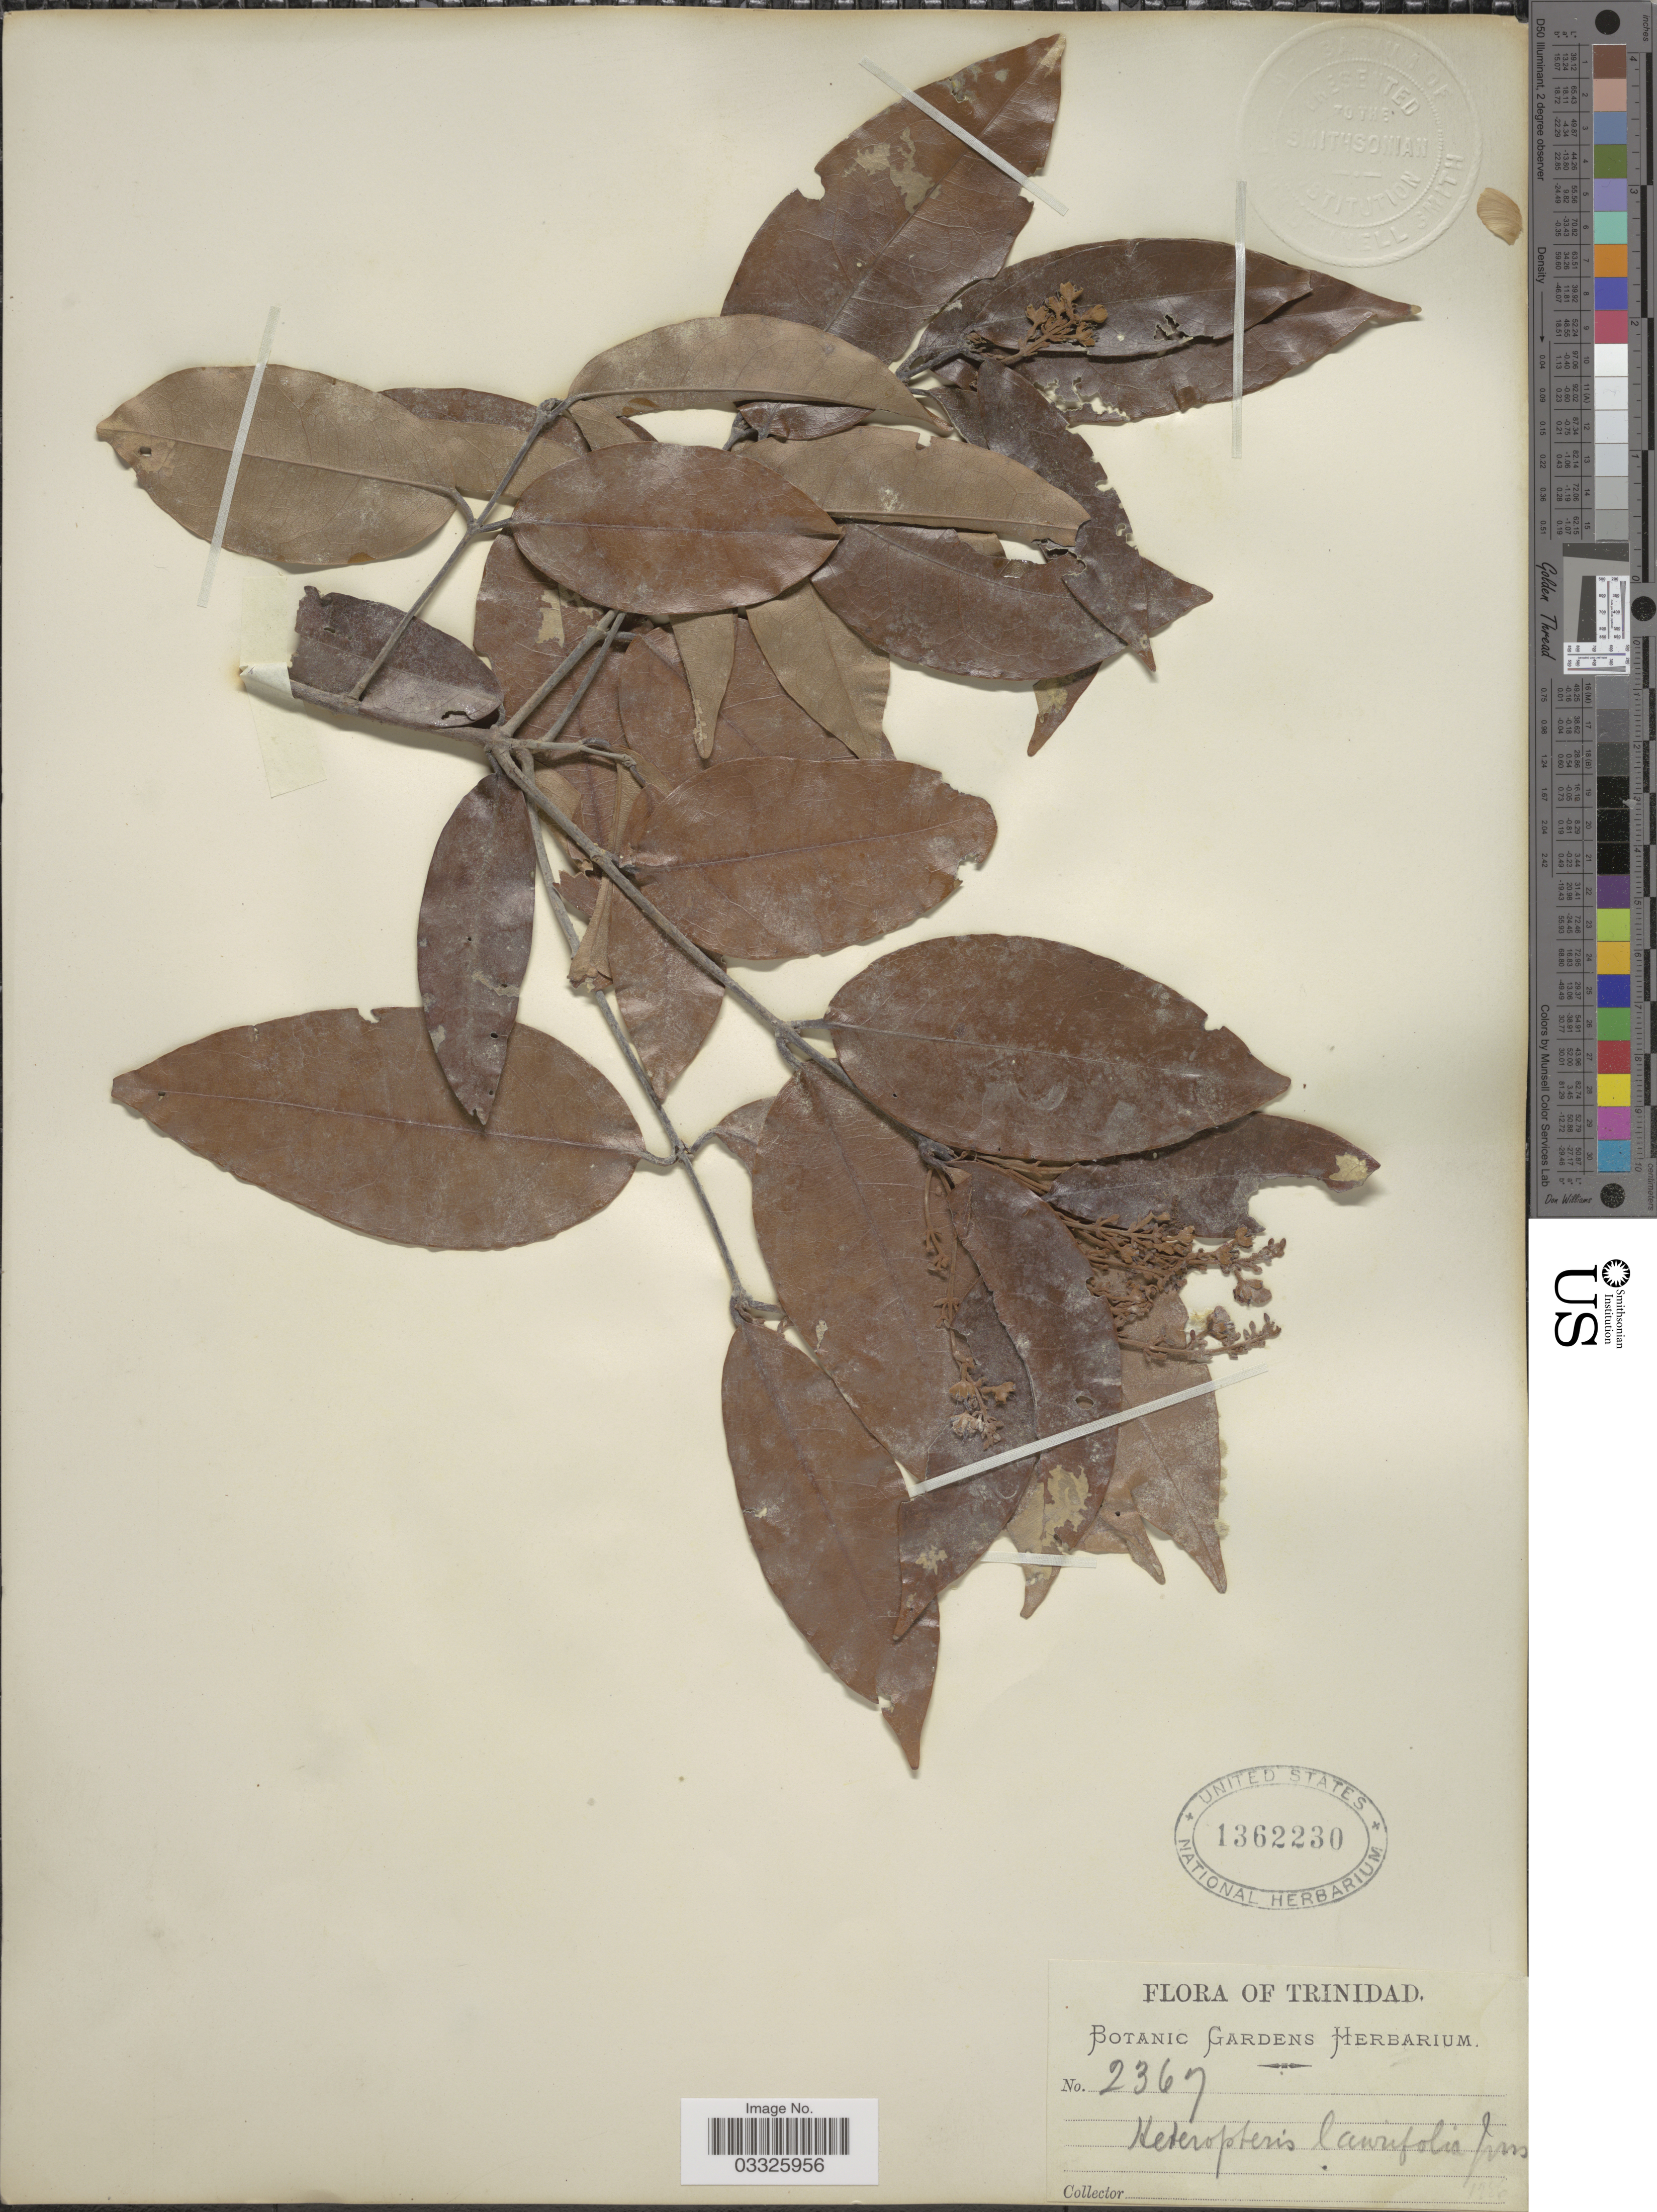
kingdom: Plantae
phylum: Tracheophyta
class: Magnoliopsida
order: Malpighiales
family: Malpighiaceae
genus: Heteropterys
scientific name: Heteropterys laurifolia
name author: (L.) A. Juss.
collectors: ex herb. Botanic Gardens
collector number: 2367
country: Trinidad and Tobago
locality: Trinidad.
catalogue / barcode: US 1362230